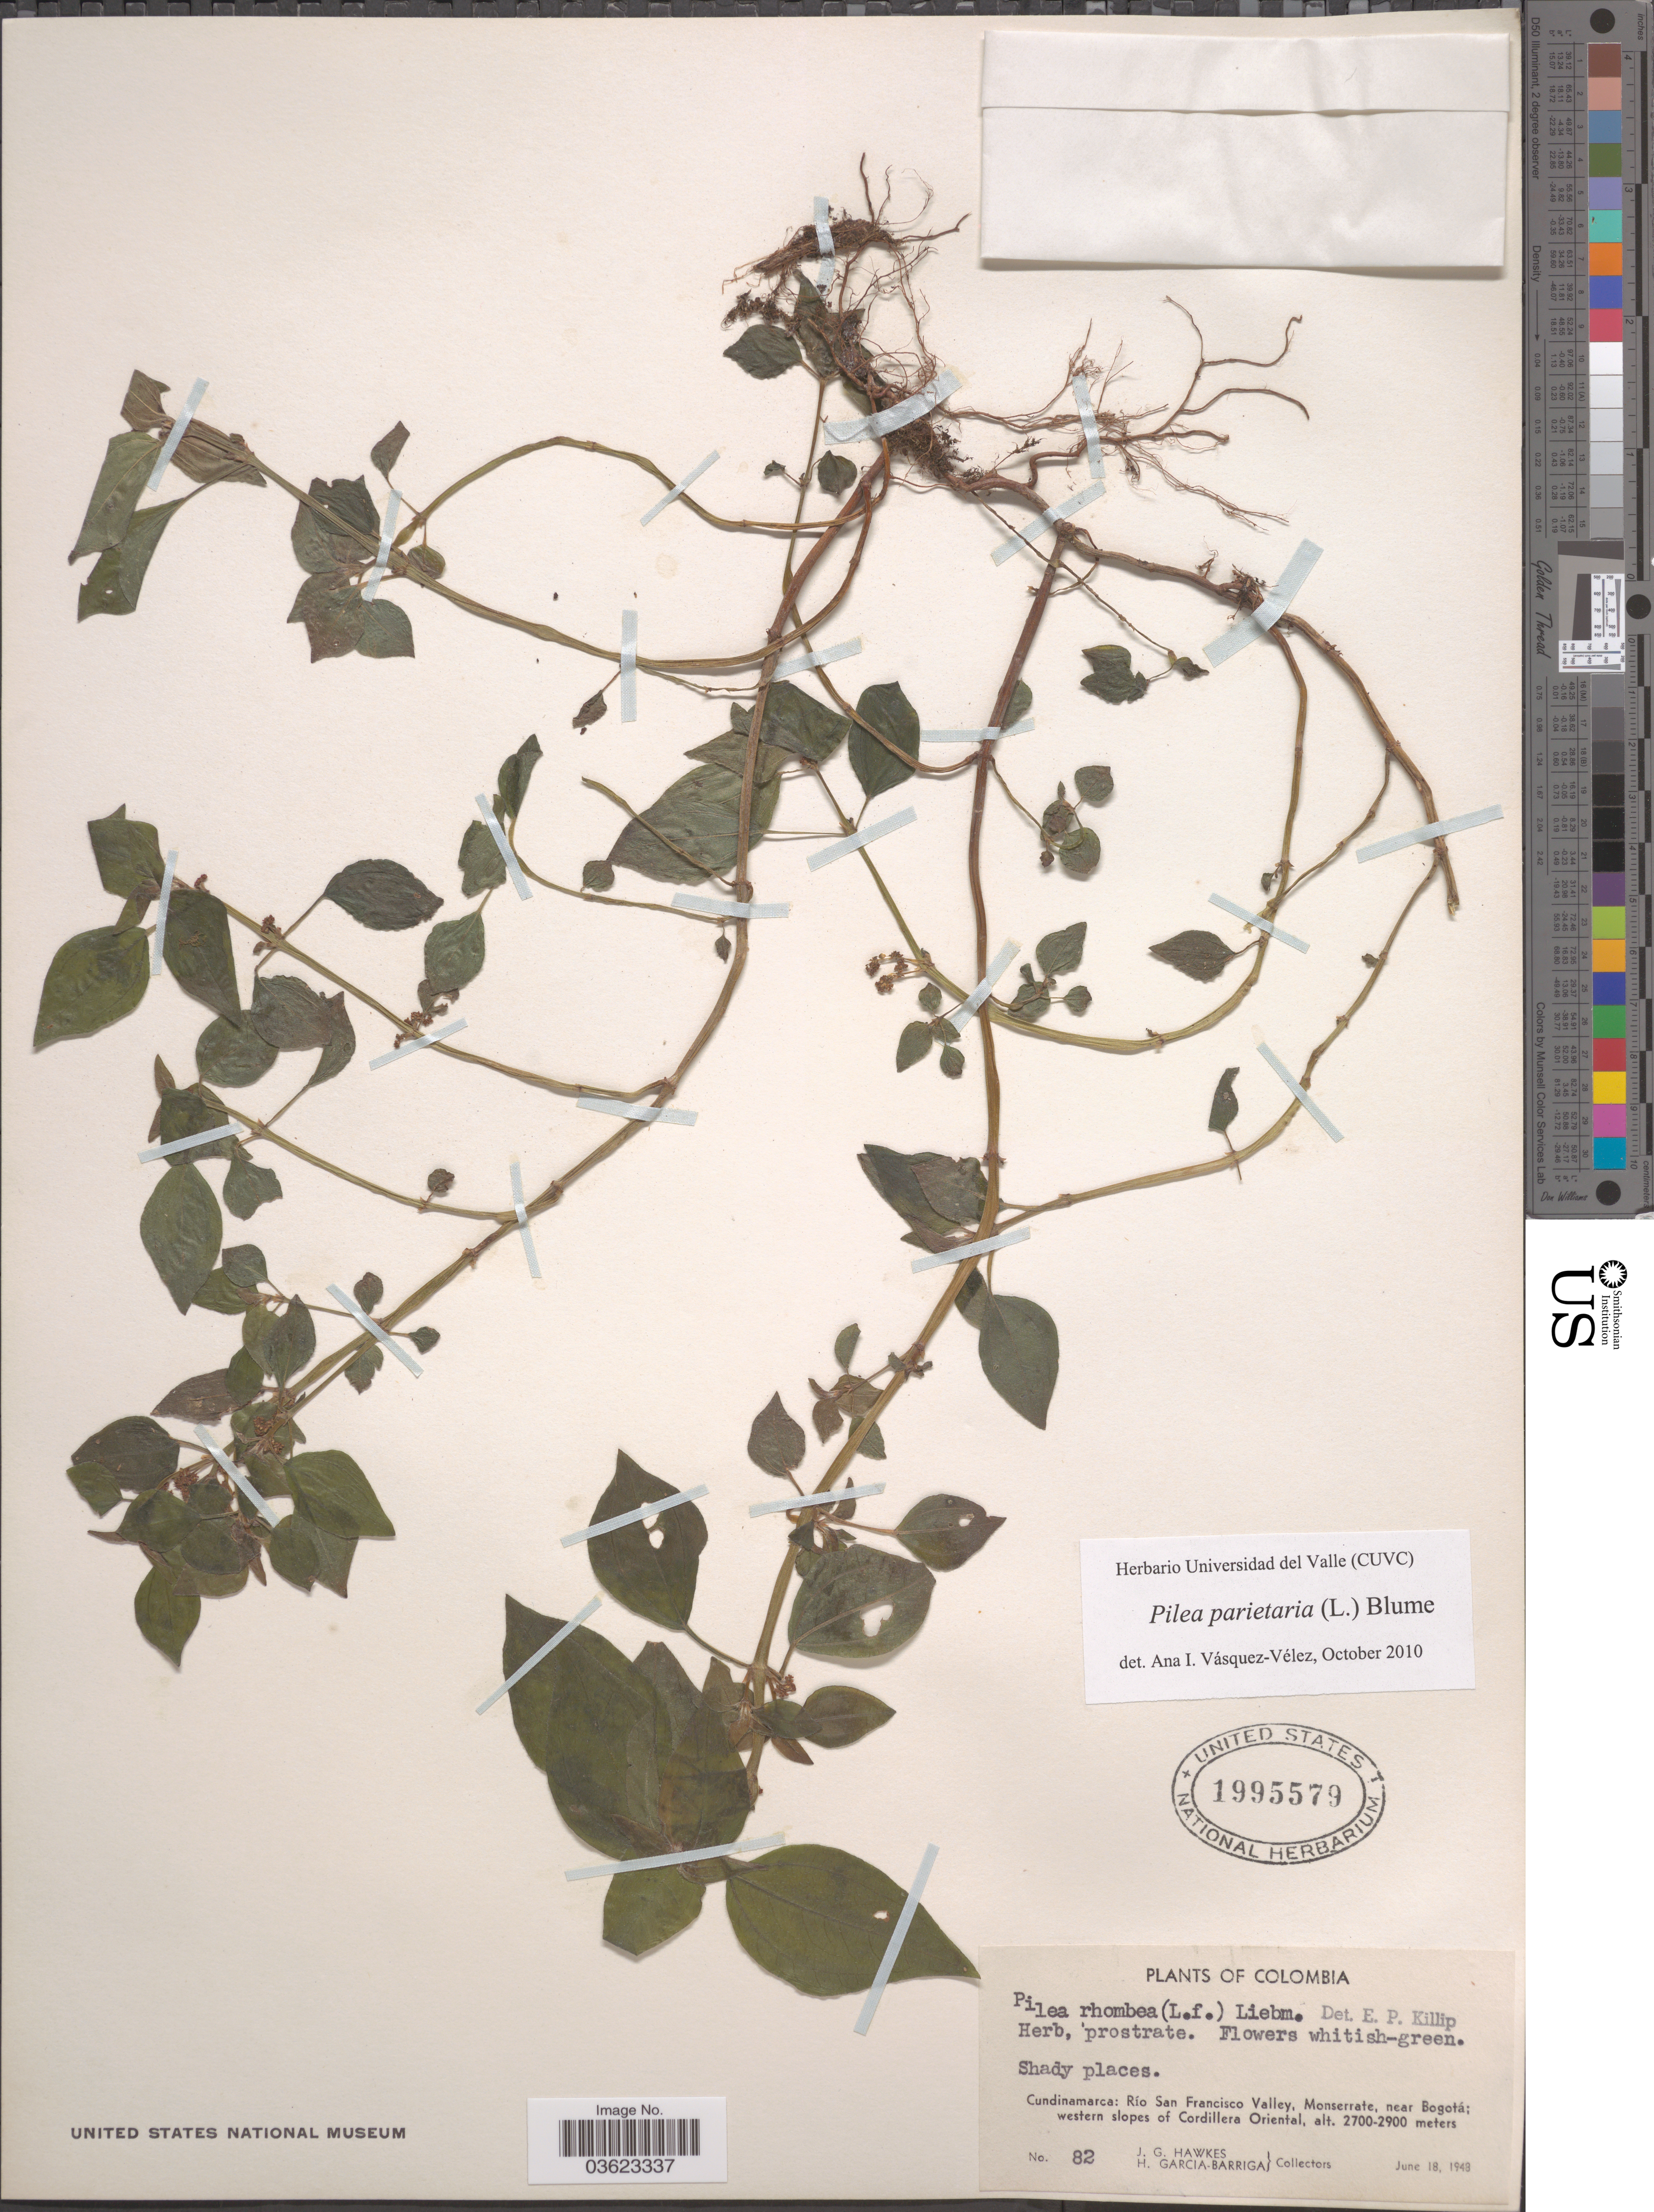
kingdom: Plantae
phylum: Tracheophyta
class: Magnoliopsida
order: Rosales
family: Urticaceae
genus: Pilea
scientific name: Pilea parietaria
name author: (L.) Blume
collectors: J. Hawkes & H. García Barriga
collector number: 82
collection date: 1948-06-18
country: Colombia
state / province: Cundinamarca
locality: Río San Francisco Valley, Monserrate, near Bogotá; western slopes of Cordillera Oriental.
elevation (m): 2700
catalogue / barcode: US 1995579